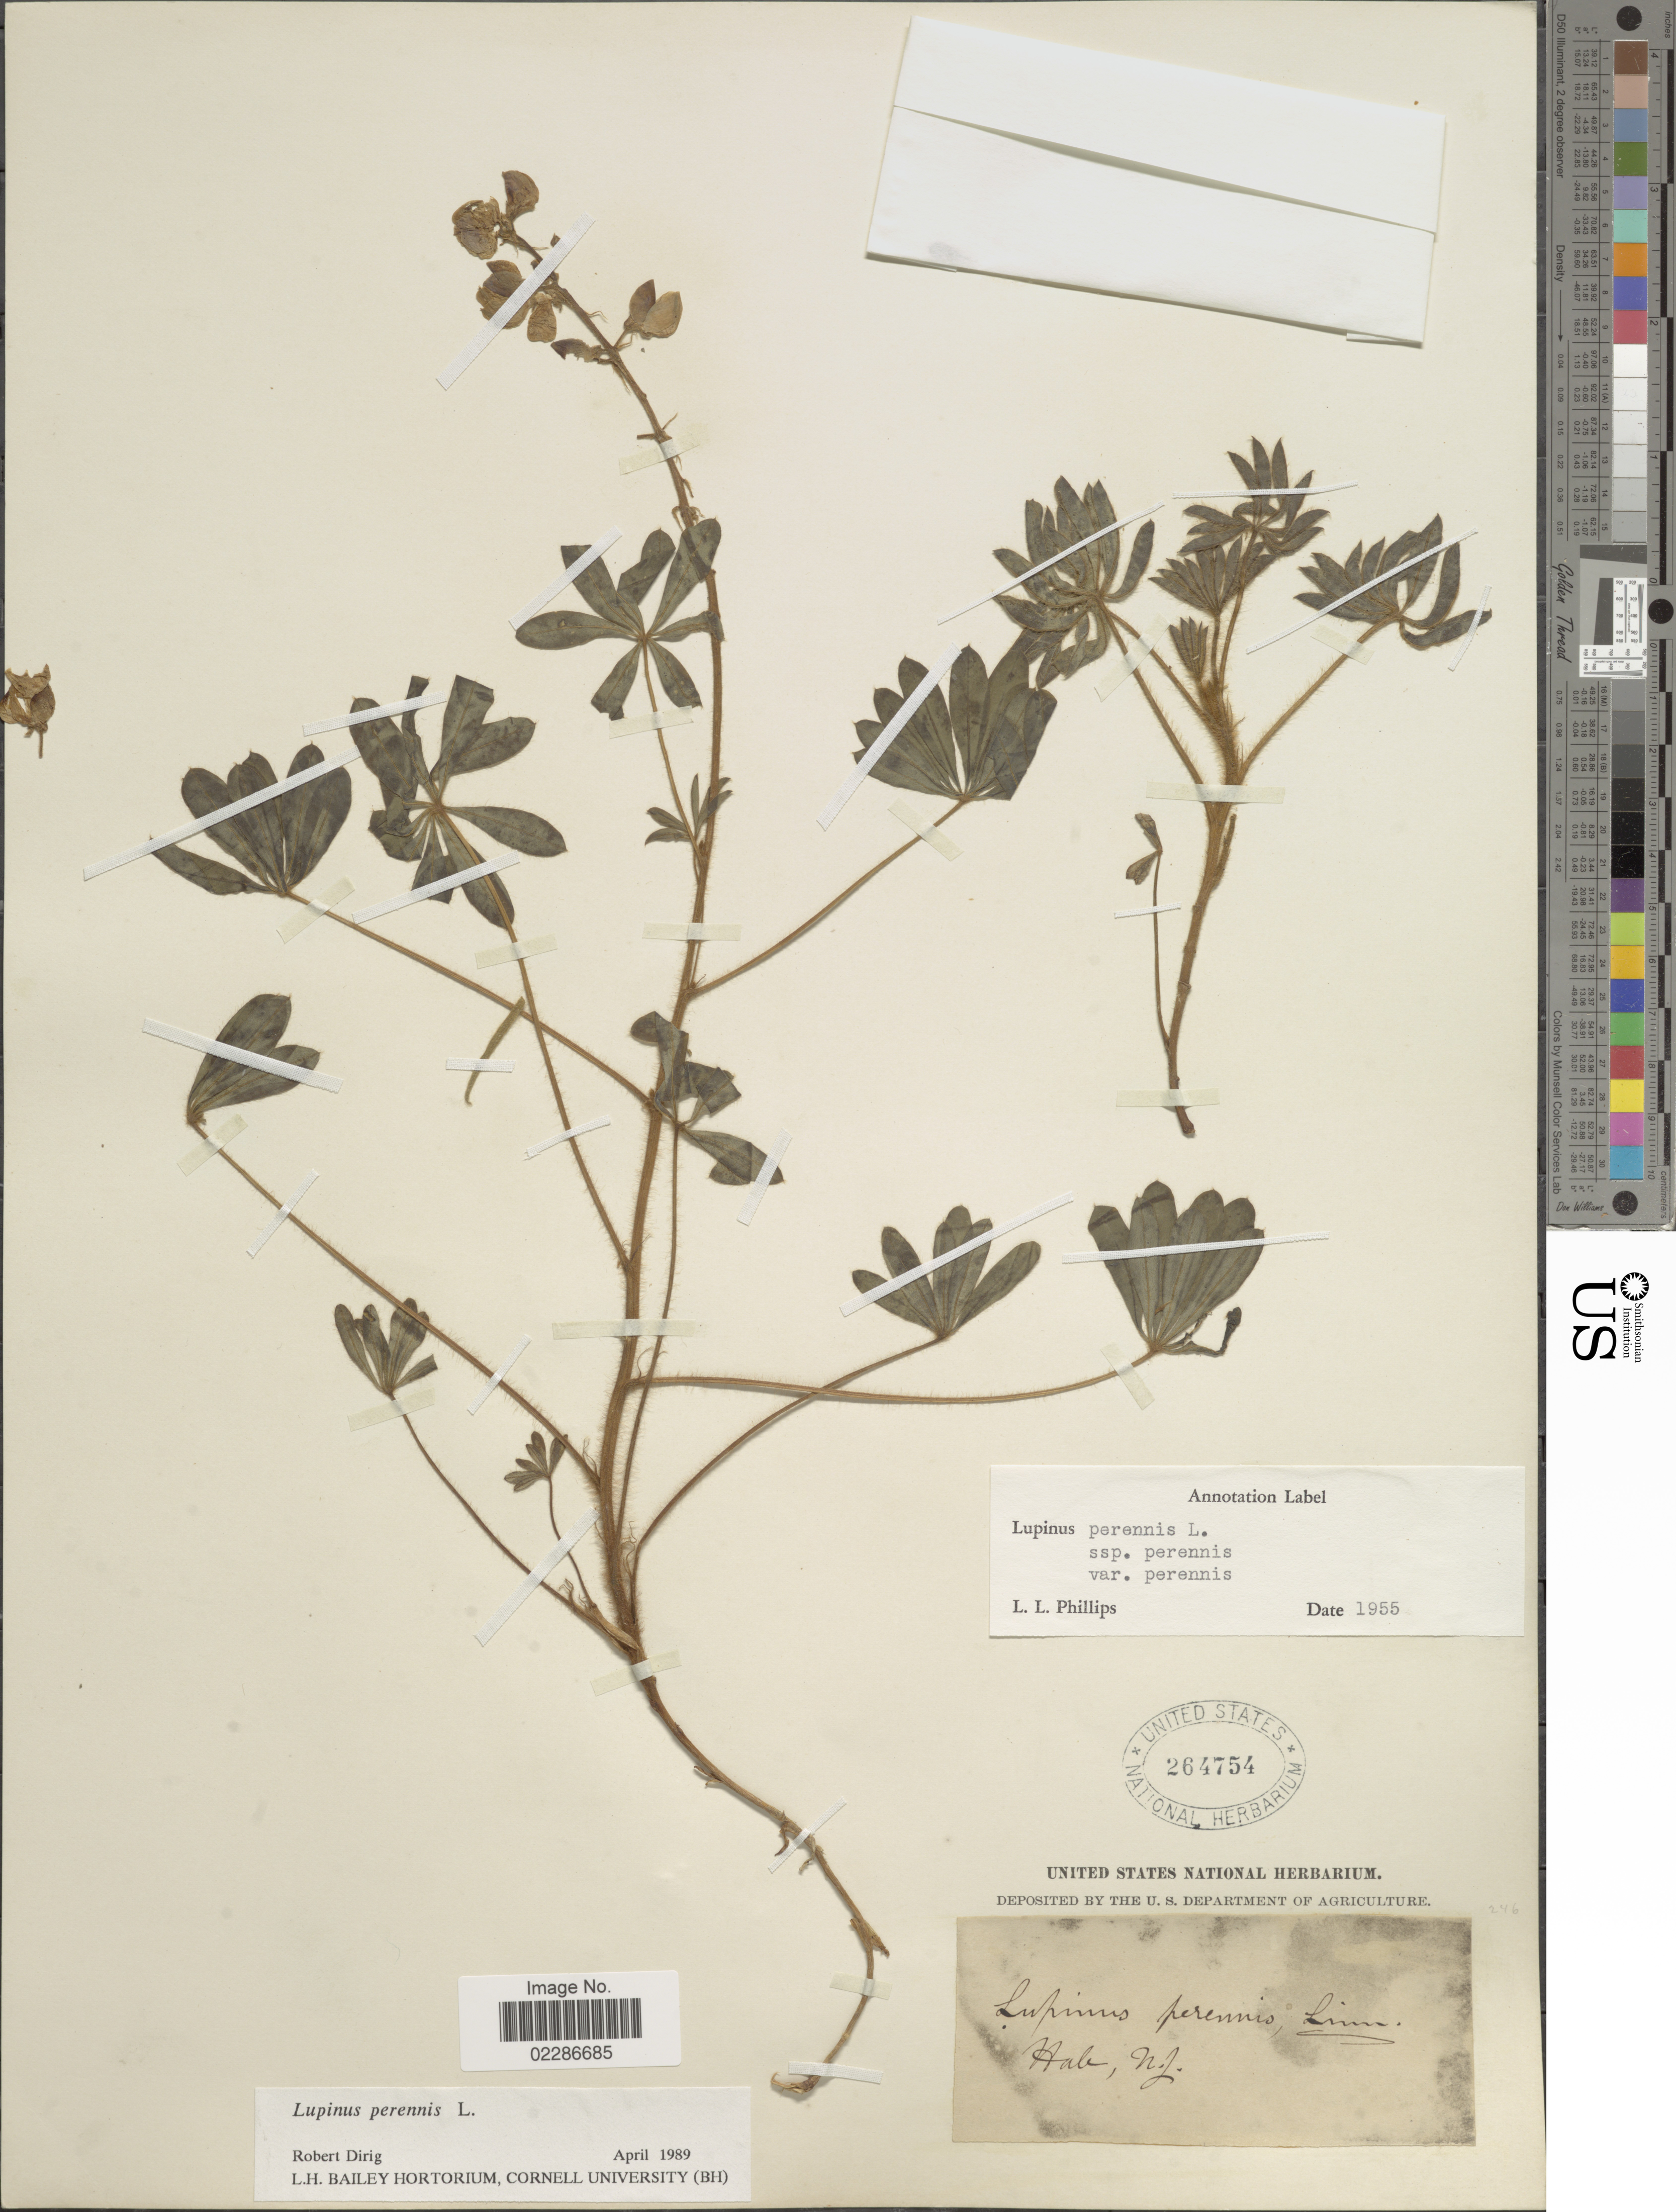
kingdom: Plantae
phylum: Tracheophyta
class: Magnoliopsida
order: Fabales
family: Fabaceae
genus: Lupinus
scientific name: Lupinus perennis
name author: L.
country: United States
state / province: New Jersey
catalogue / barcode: US 264754